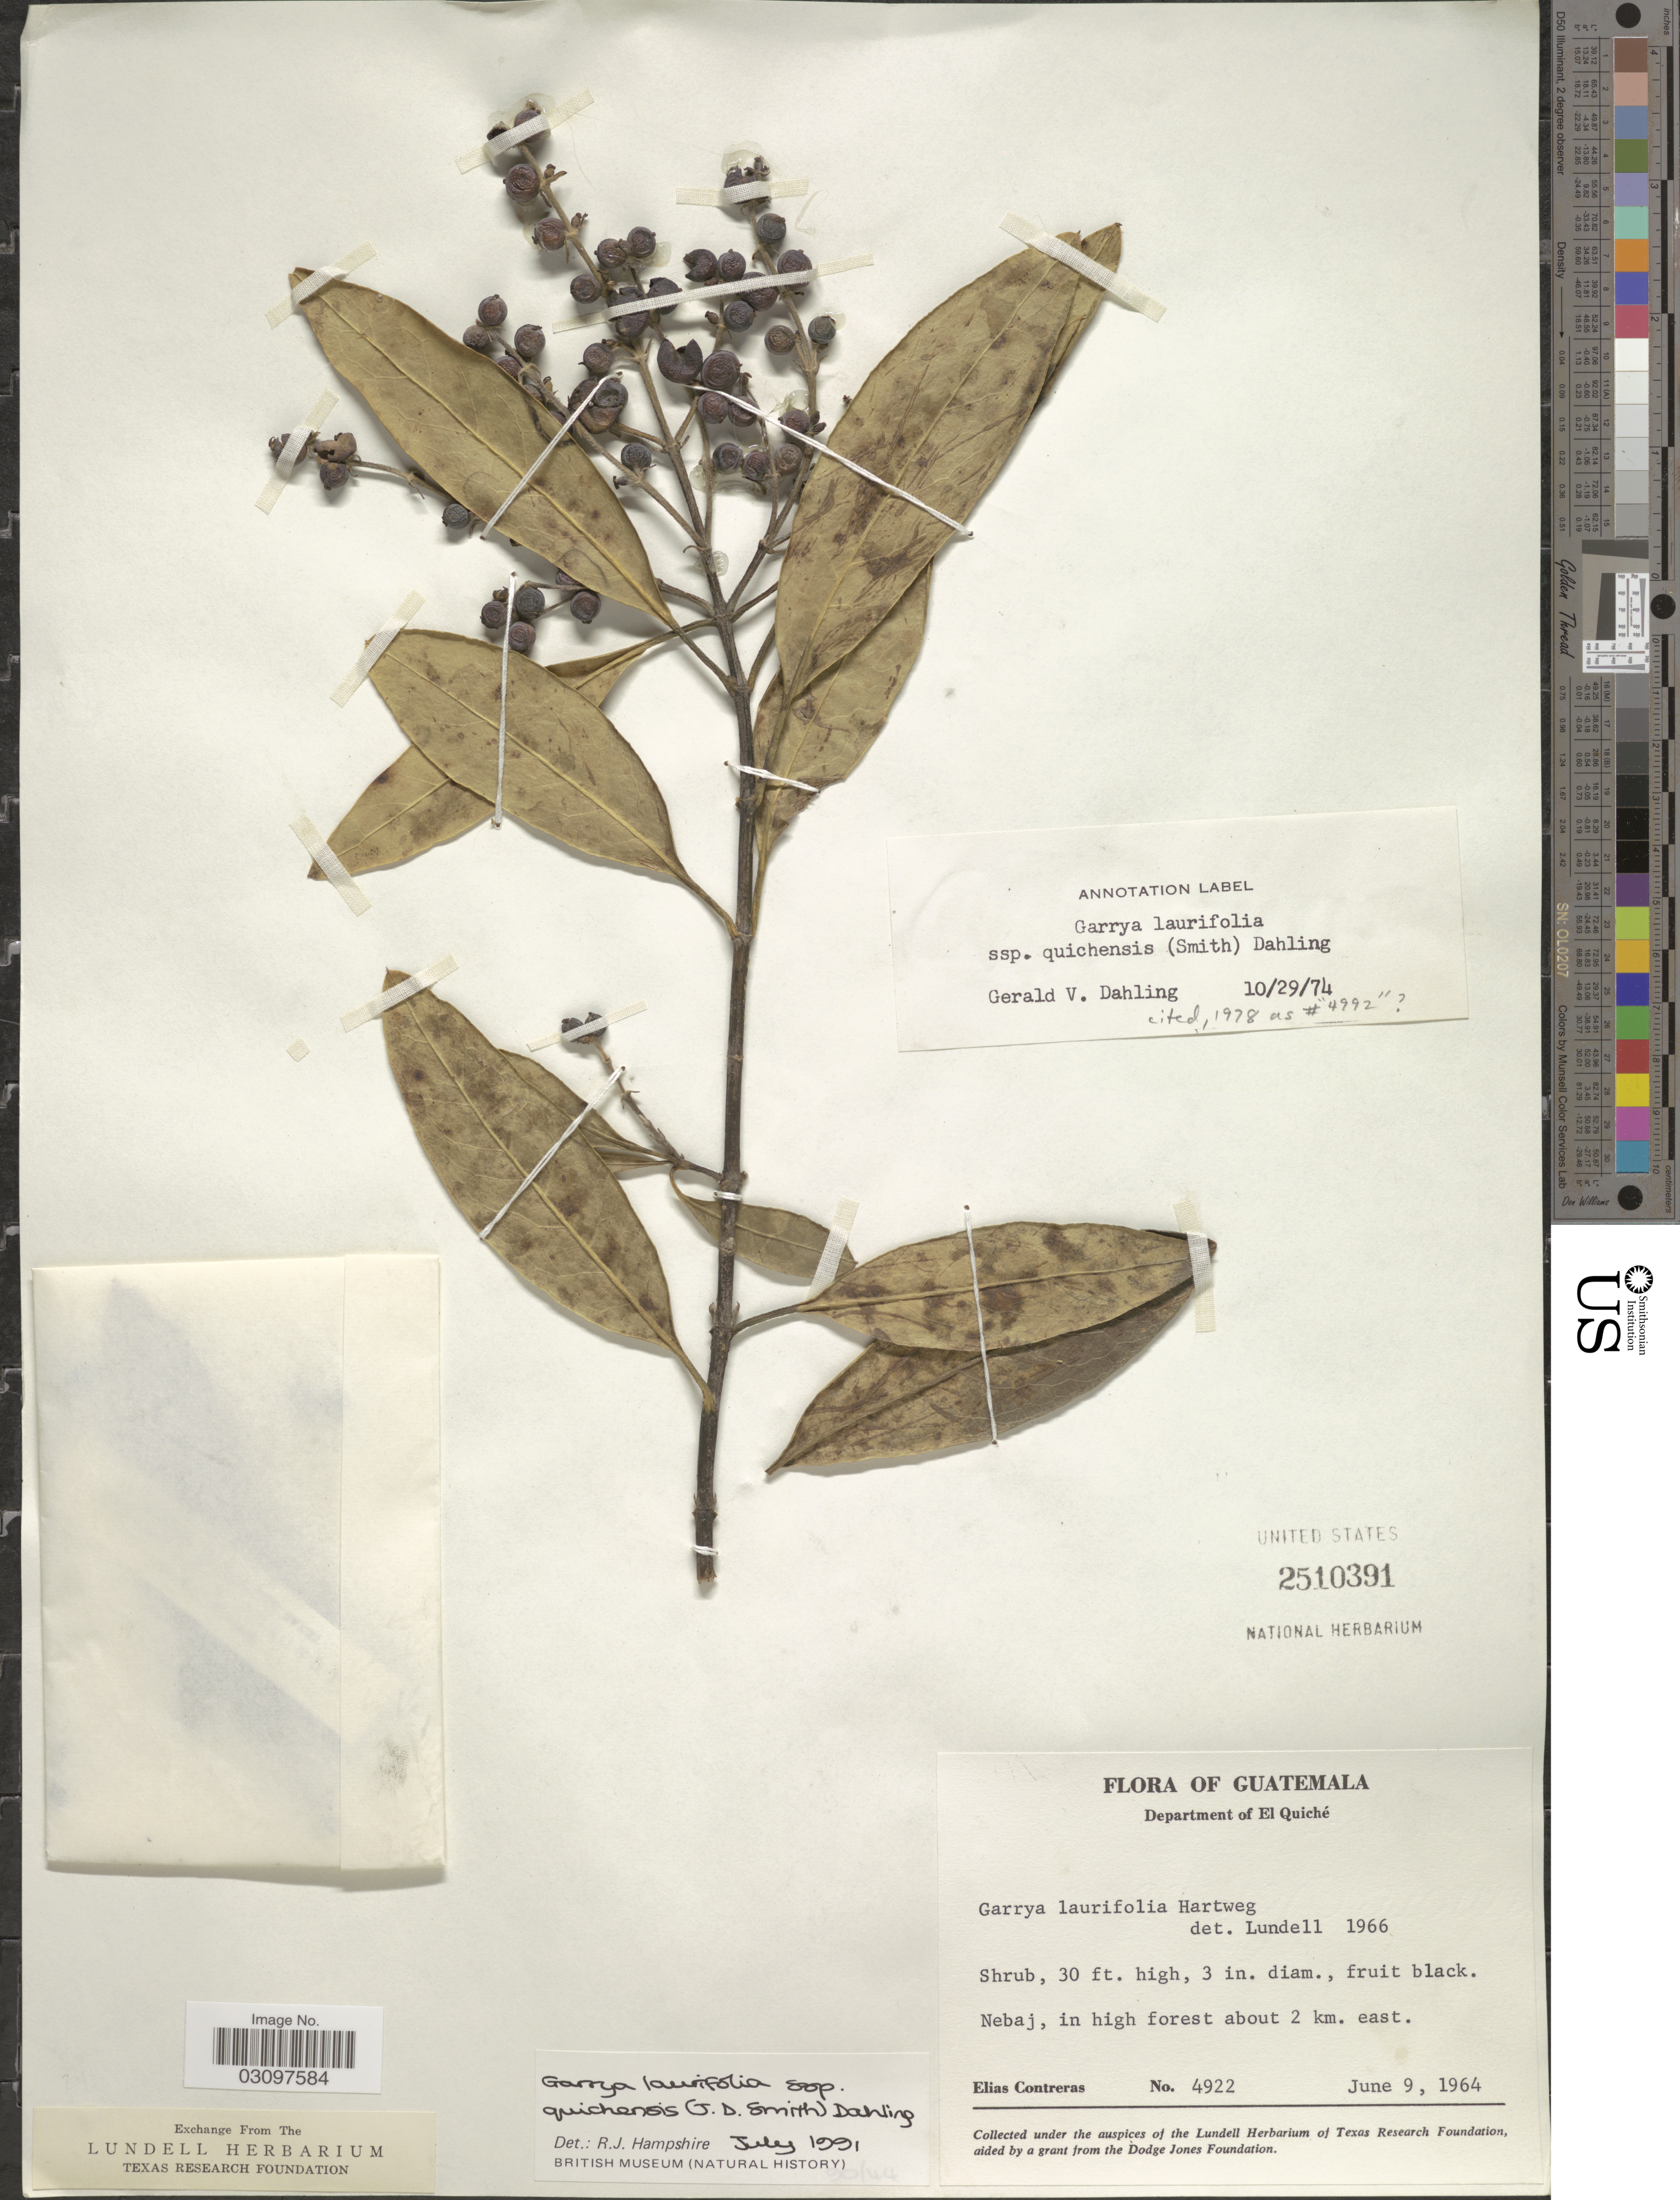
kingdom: Plantae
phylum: Tracheophyta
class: Magnoliopsida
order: Garryales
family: Garryaceae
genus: Garrya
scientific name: Garrya laurifolia subsp. quichensis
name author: (Donn. Sm.) Dahling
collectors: E. Contreras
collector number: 4922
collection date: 1964-06-09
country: Guatemala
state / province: El Quiché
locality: Department of El Quiché. nebaj, in high forest about 2 km. east.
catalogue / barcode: US 2510391